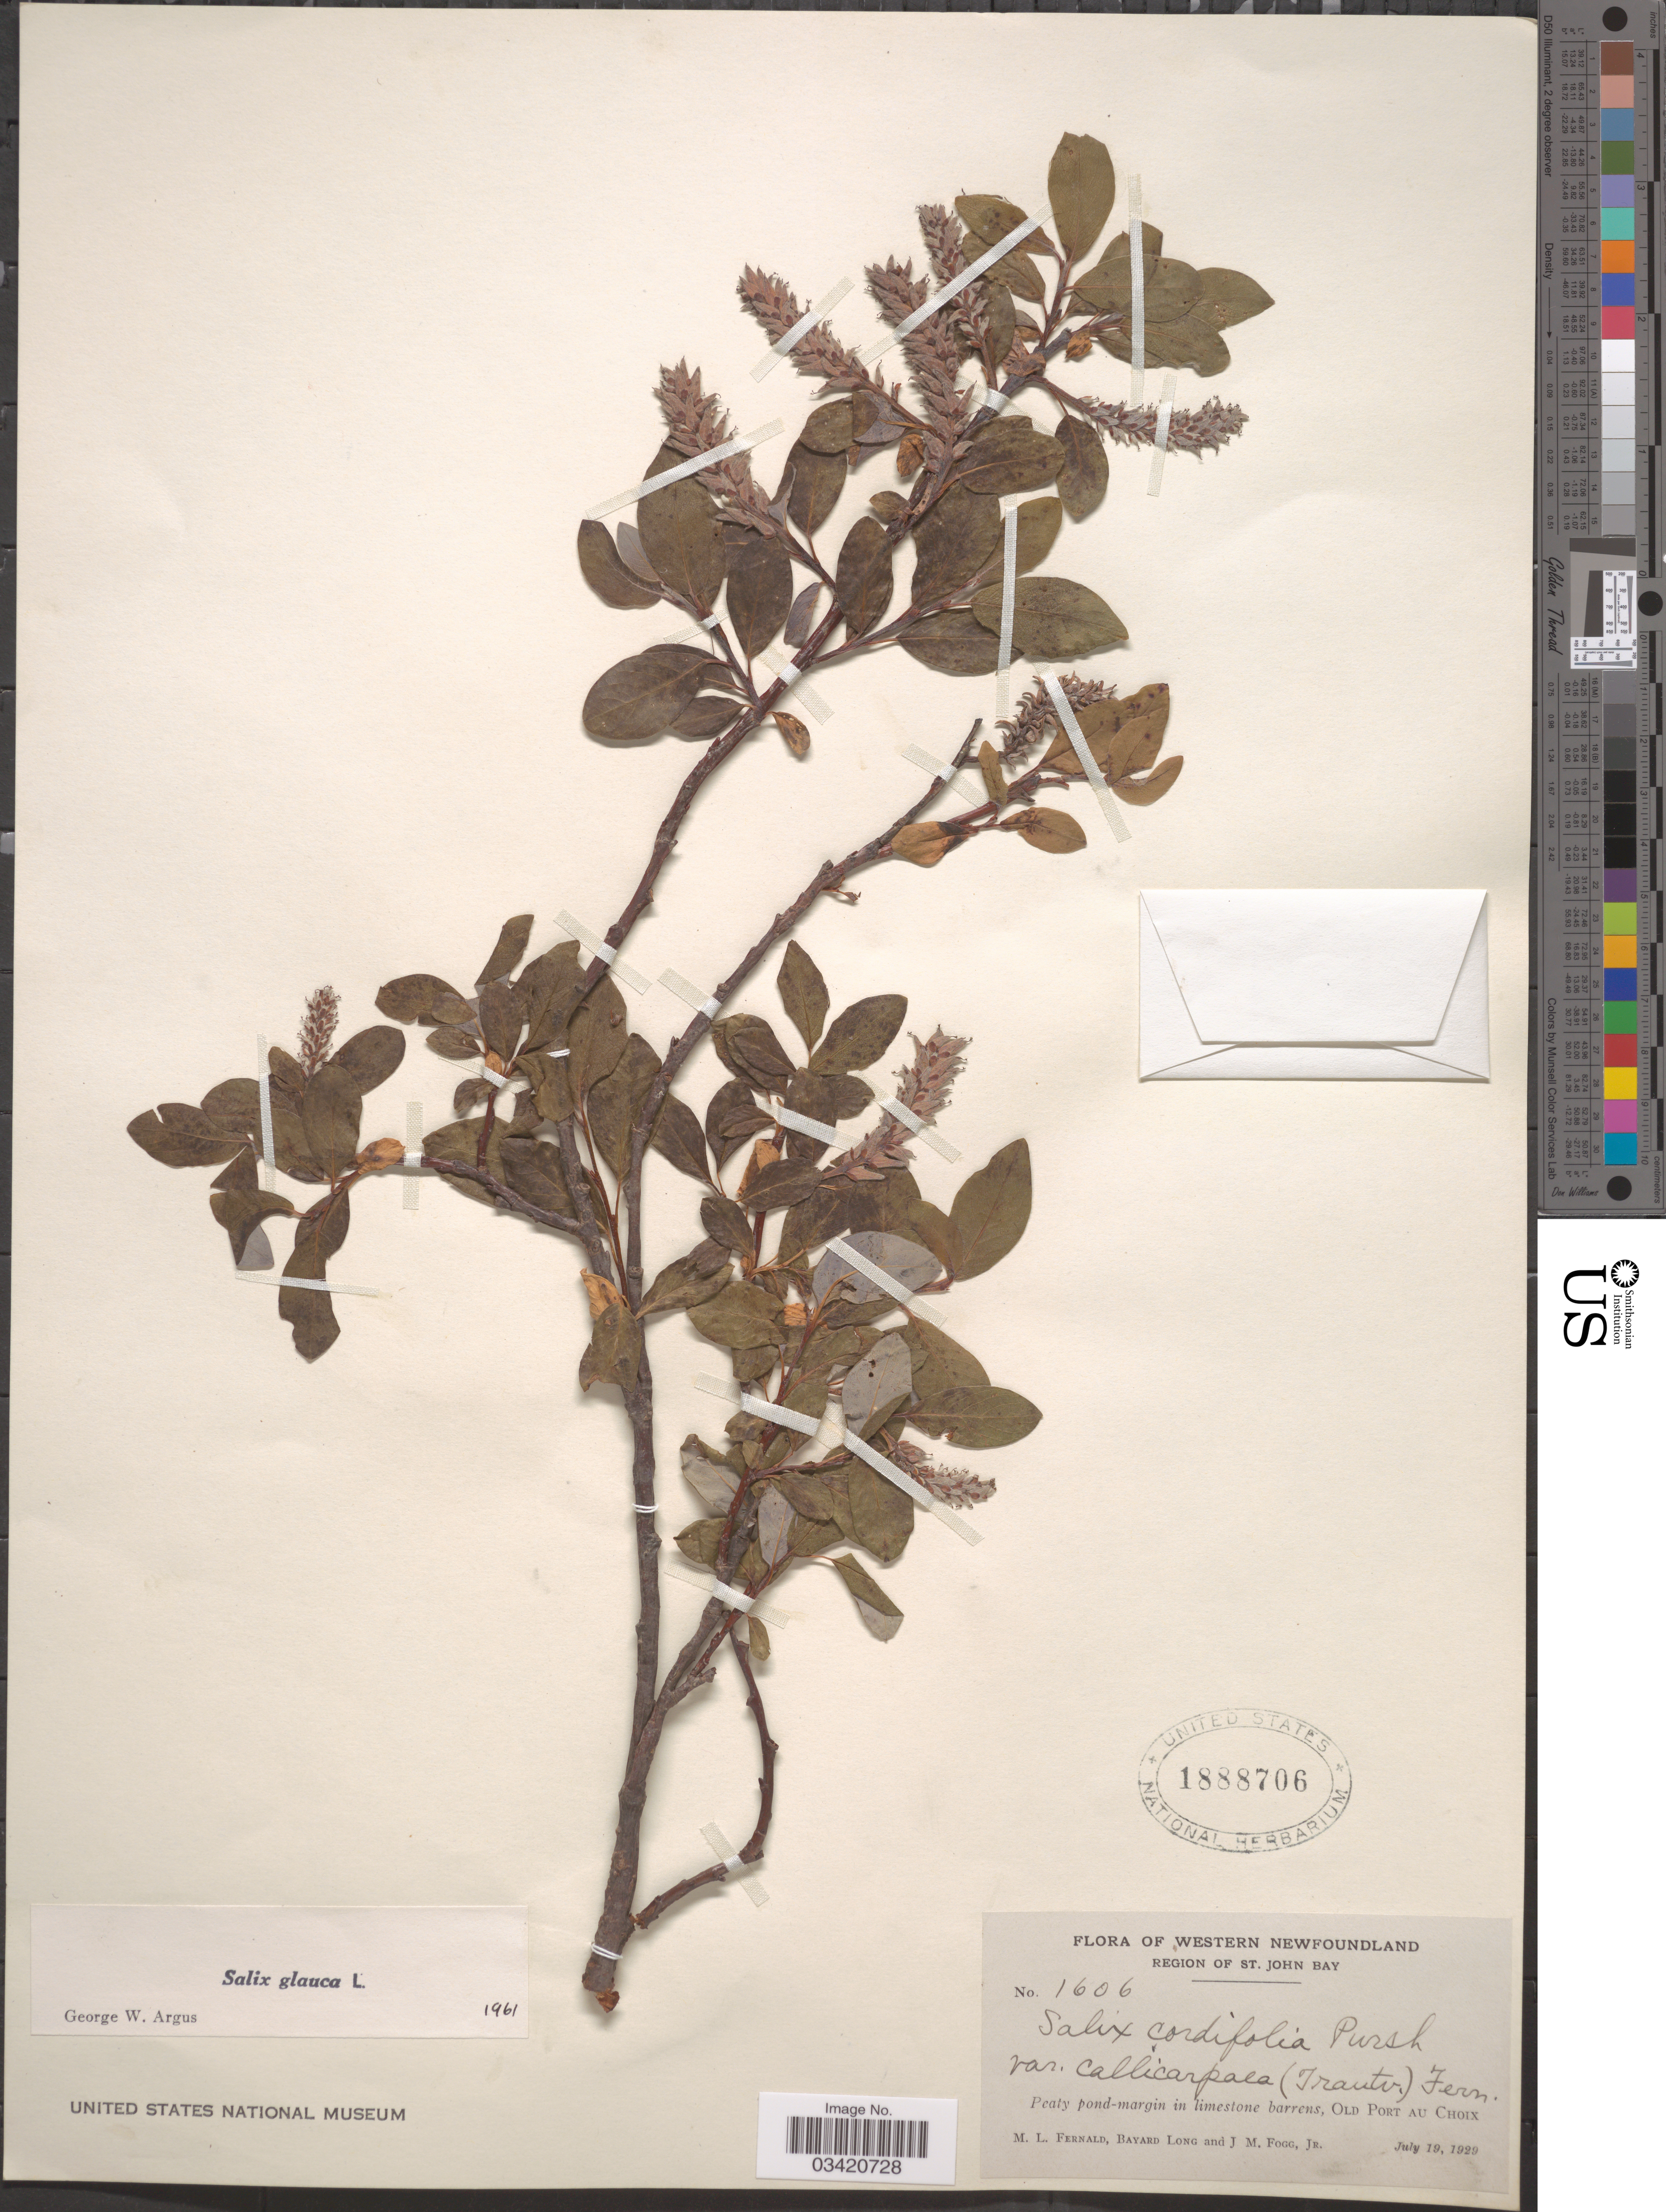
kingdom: Plantae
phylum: Tracheophyta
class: Magnoliopsida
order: Malpighiales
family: Salicaceae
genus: Salix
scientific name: Salix glauca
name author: L.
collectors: M. L. Fernald, B. Long & J. Fogg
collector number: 1606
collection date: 1929-07-19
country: Canada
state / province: Newfoundland and Labrador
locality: Western Newfoundland. Region of St. John Bay. Peaty pond-margin in limestone barrens, Old Port au Choix.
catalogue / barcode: US 1888706